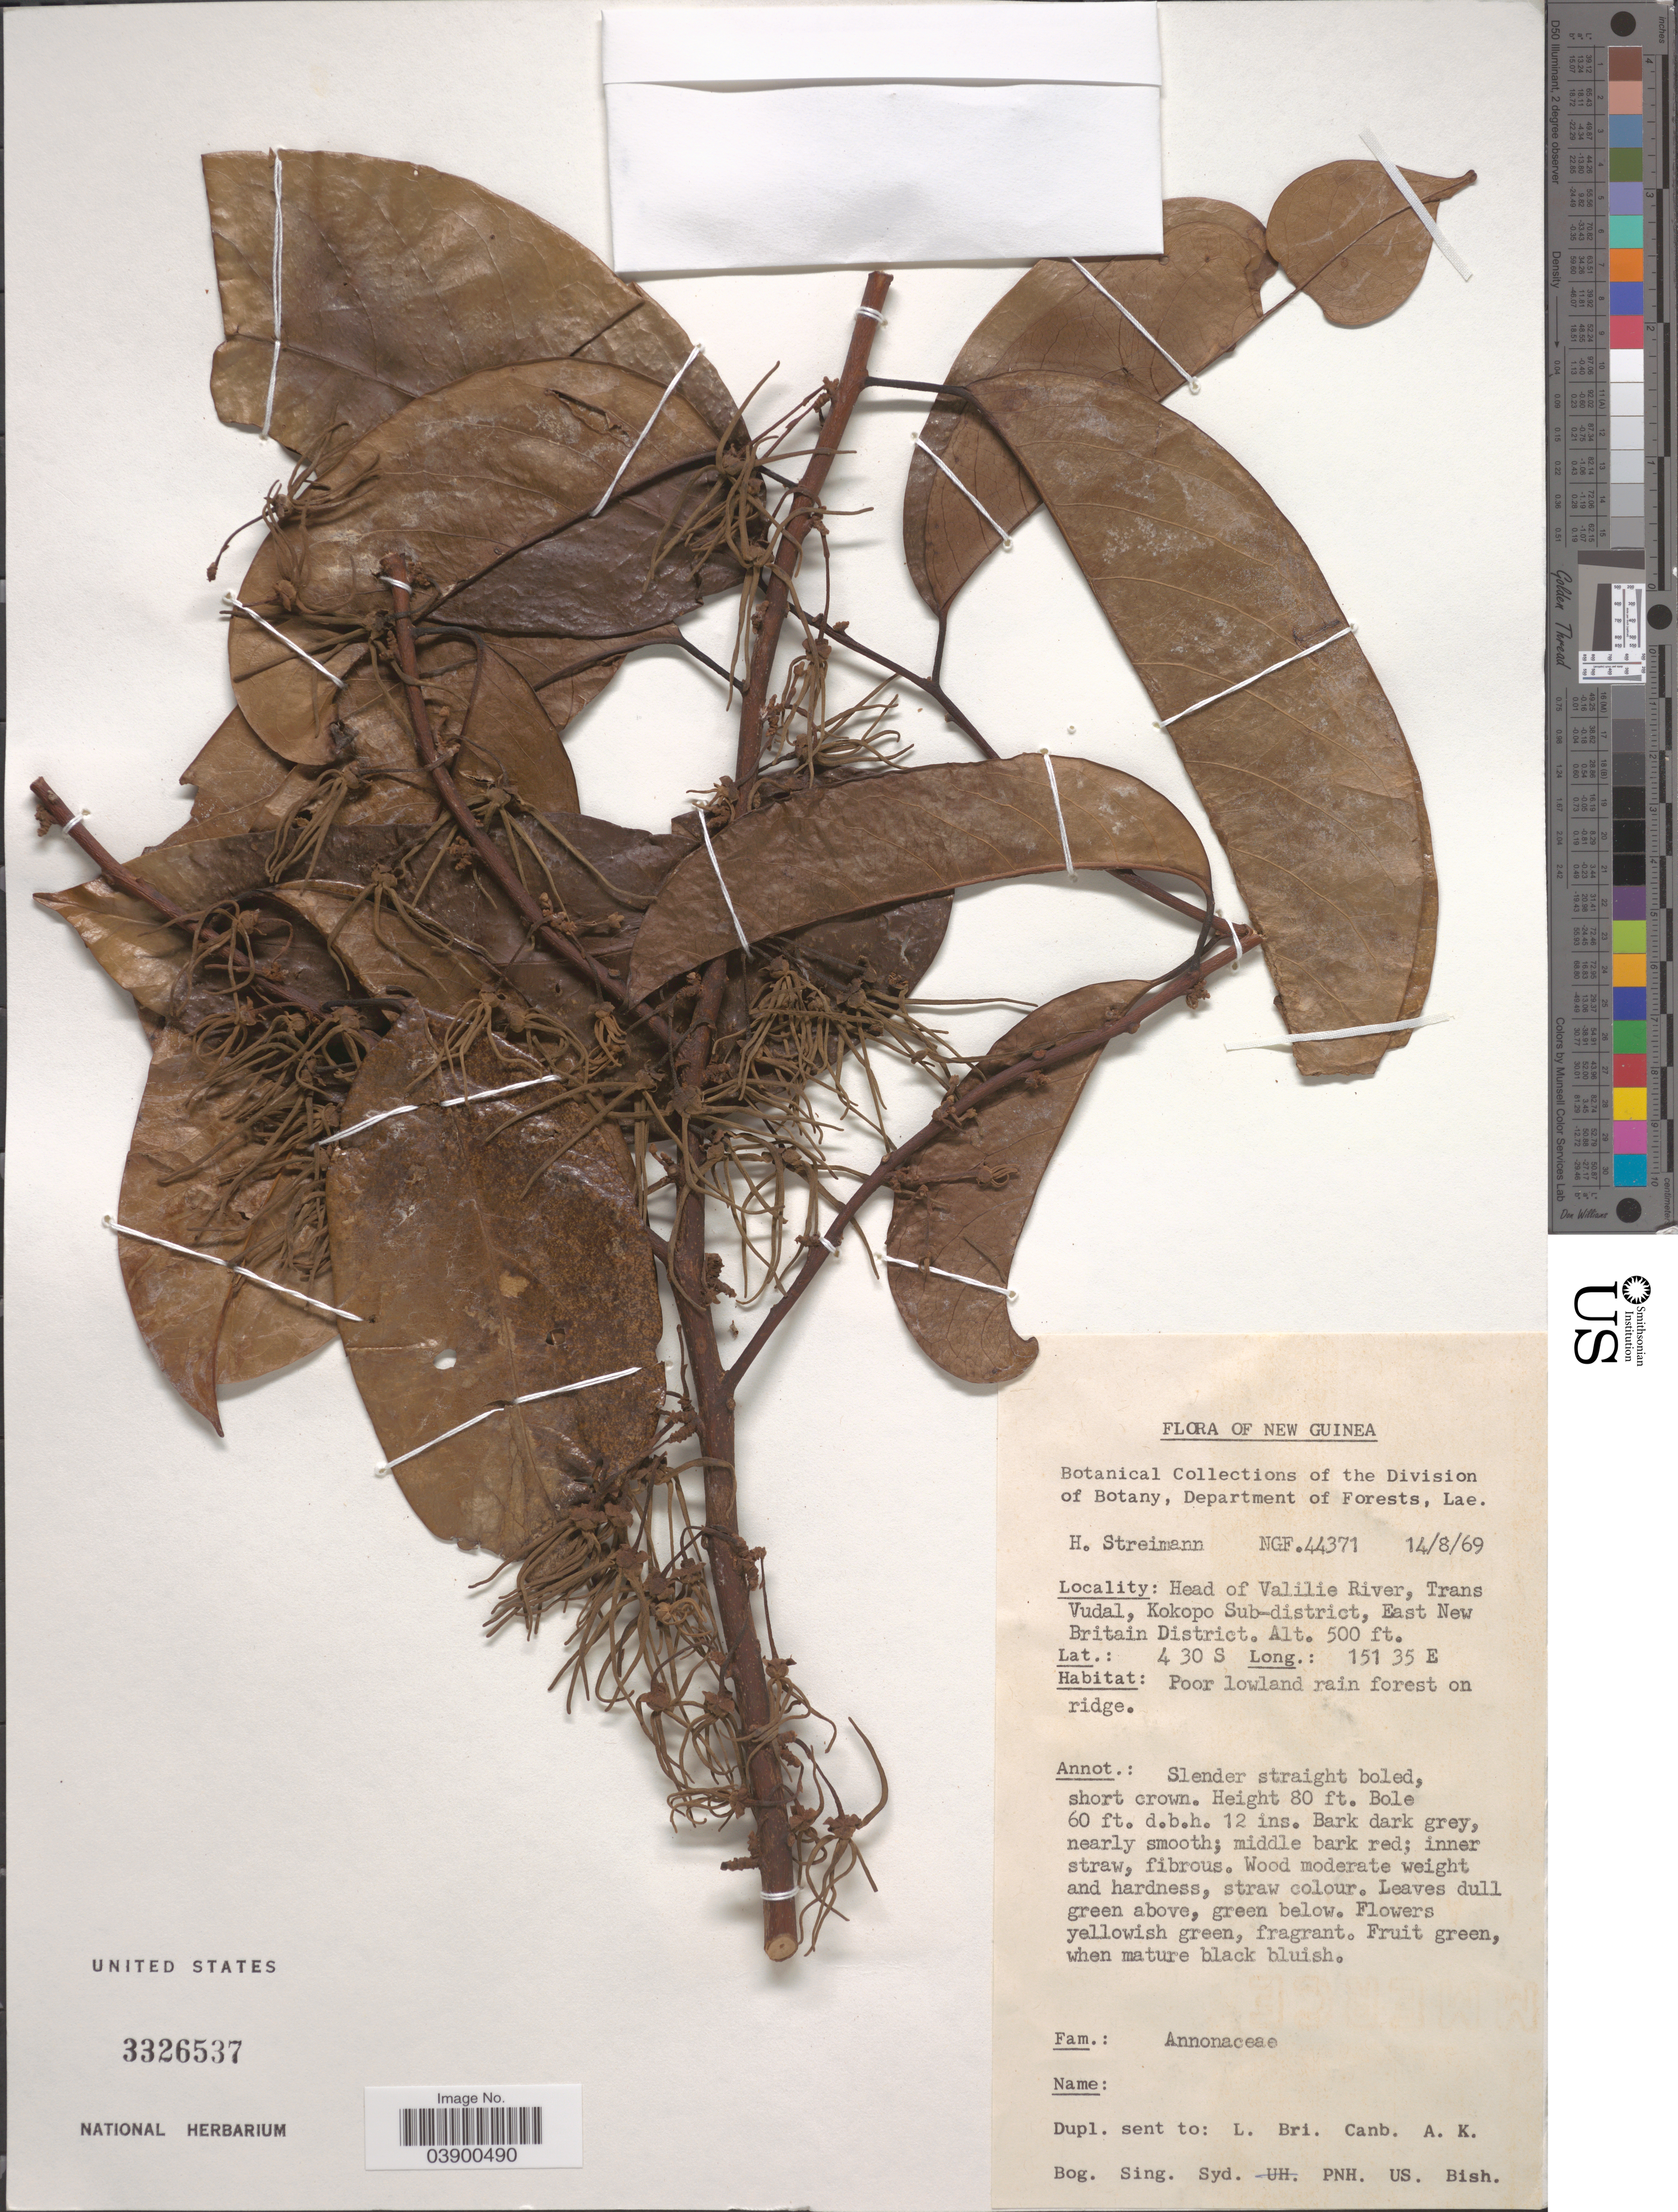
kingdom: Plantae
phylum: Tracheophyta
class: Magnoliopsida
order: Magnoliales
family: Annonaceae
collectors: H. Streimann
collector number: NGF.44371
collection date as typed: Transcribed d/m/y: 14/8/69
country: Papua New Guinea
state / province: East New Britain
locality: New Guinea. Head of Valilie River, Trans Vudal, Kokopo Sub-district, East New Britain District.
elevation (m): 152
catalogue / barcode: US 3326537